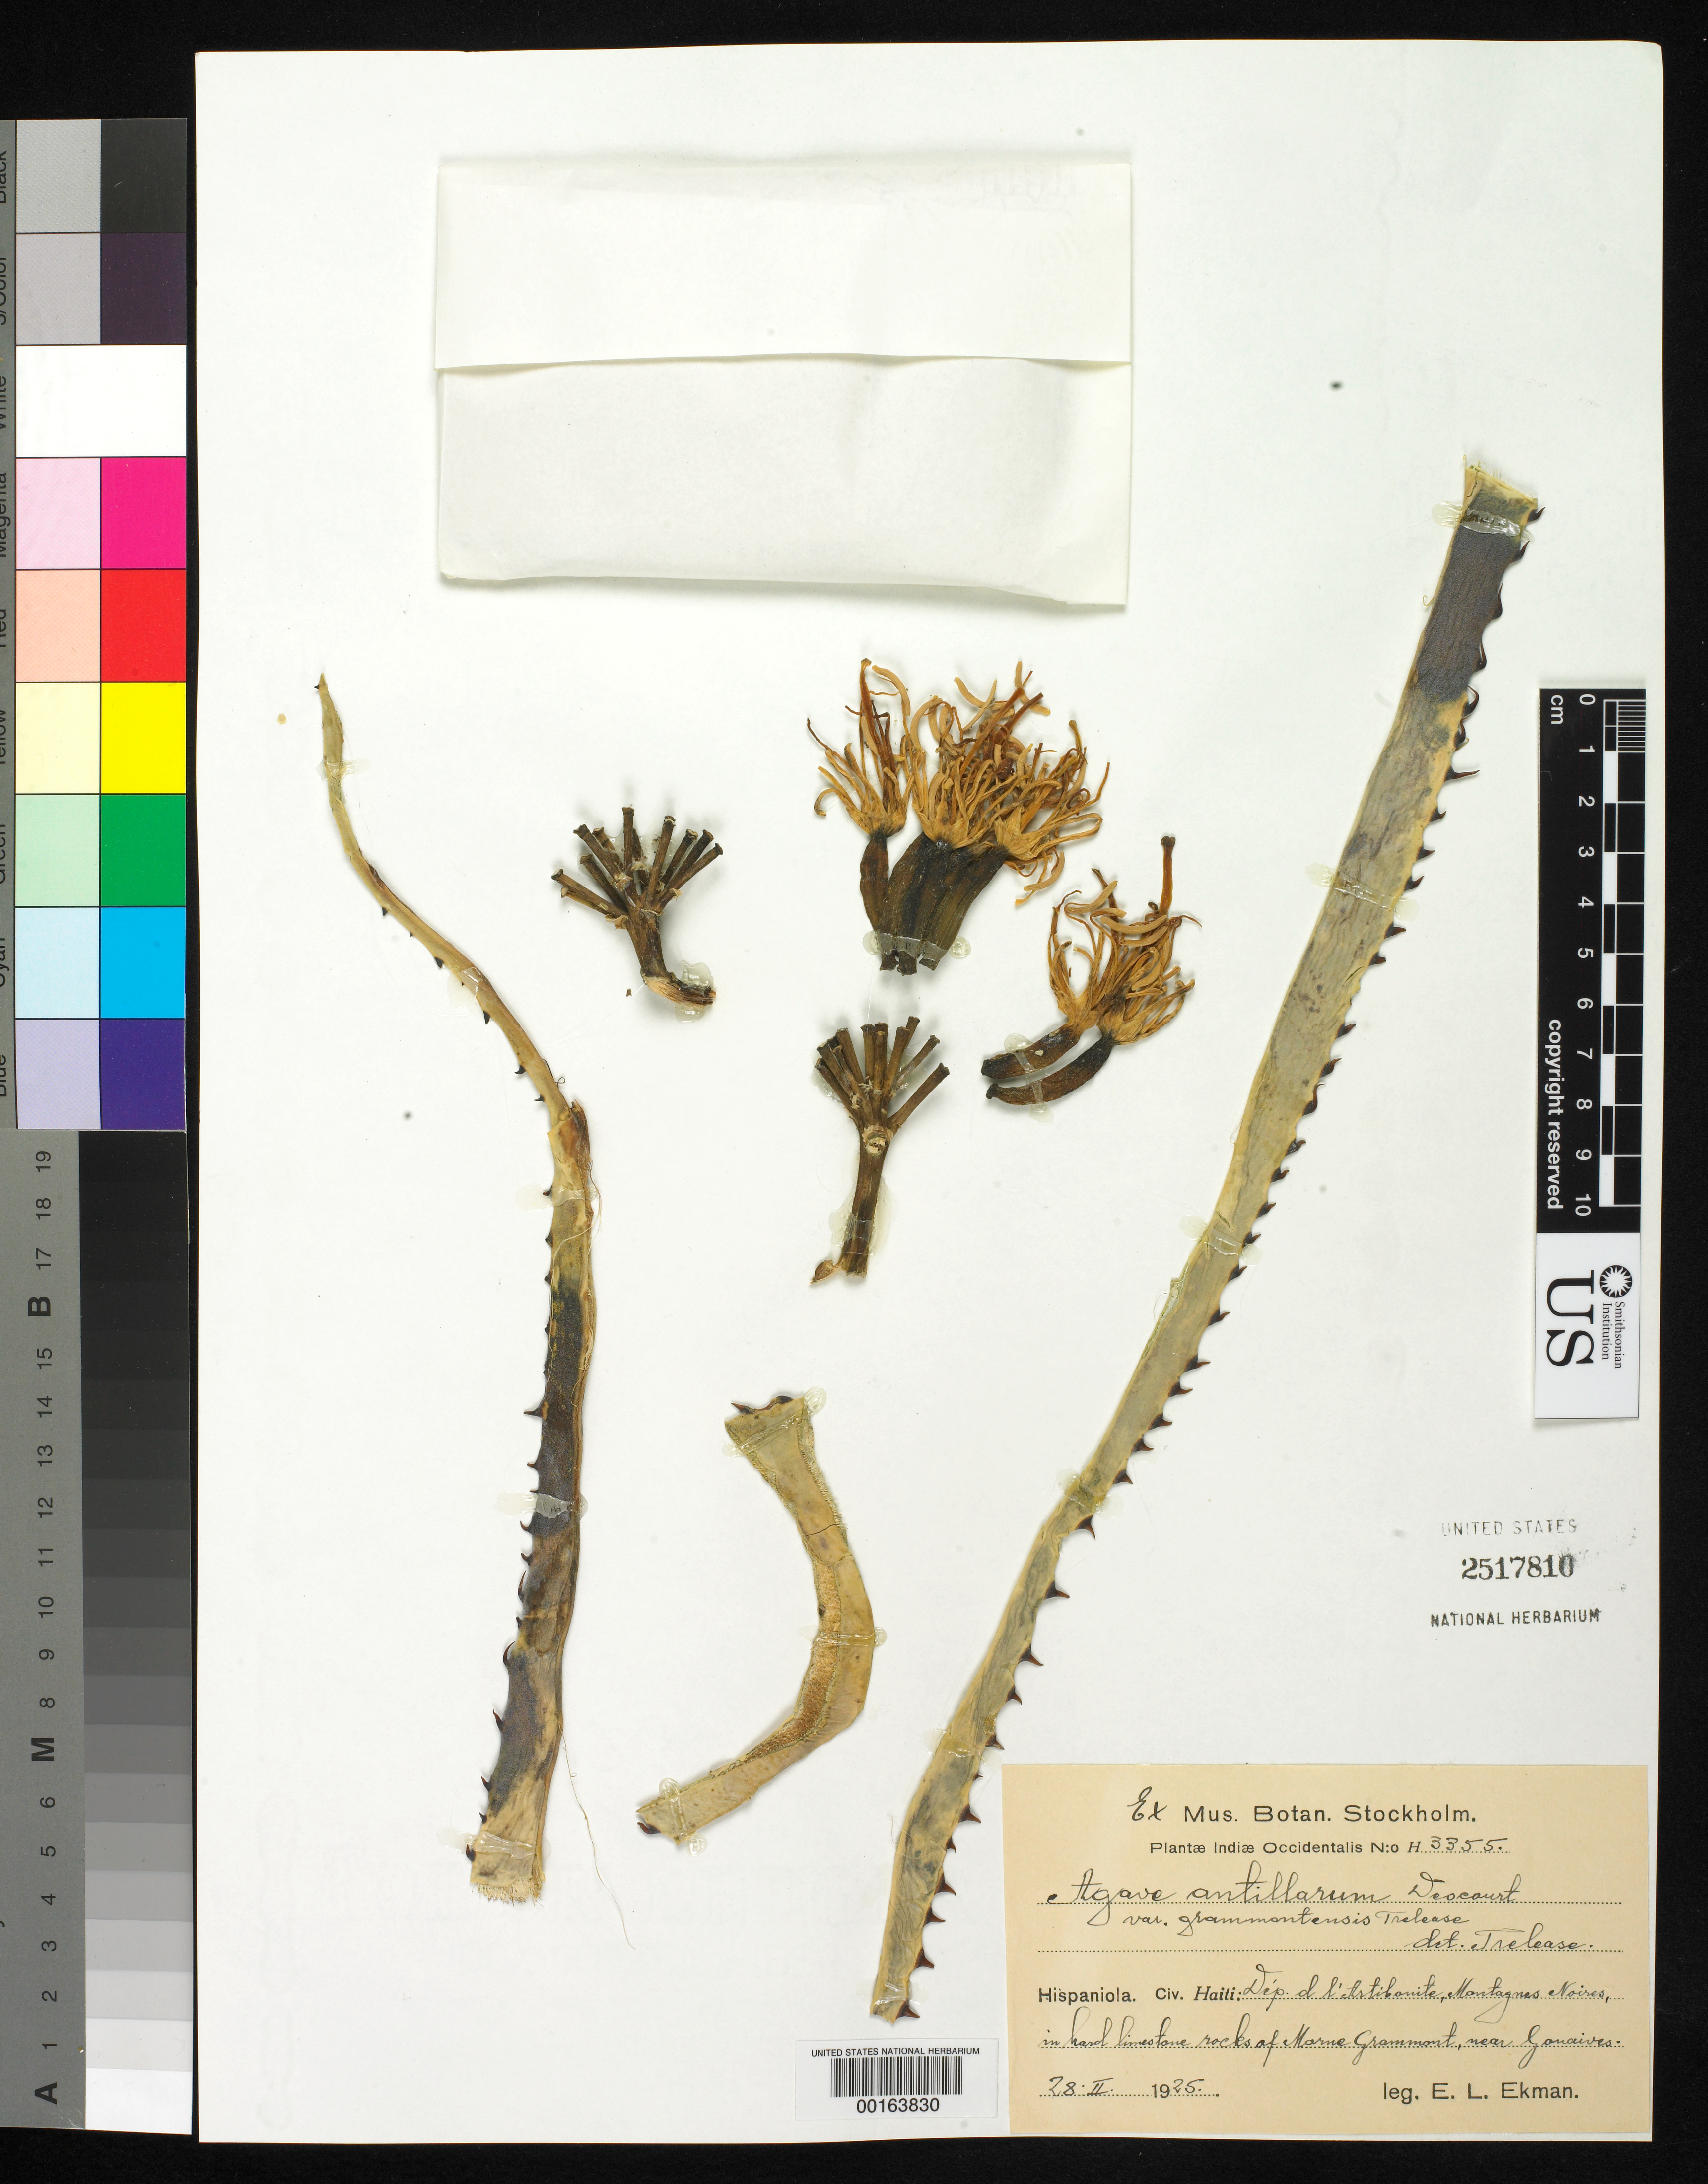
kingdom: Plantae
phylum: Tracheophyta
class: Liliopsida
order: Asparagales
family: Asparagaceae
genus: Agave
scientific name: Agave antillarum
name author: Descourt.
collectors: E. L. Ekman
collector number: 3355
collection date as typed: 28 Feb 1925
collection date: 1925-02-28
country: Haiti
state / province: Artibonite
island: Hispaniola Island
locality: Montagnes noires, marne grammont, near gonaives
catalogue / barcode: US 2517810